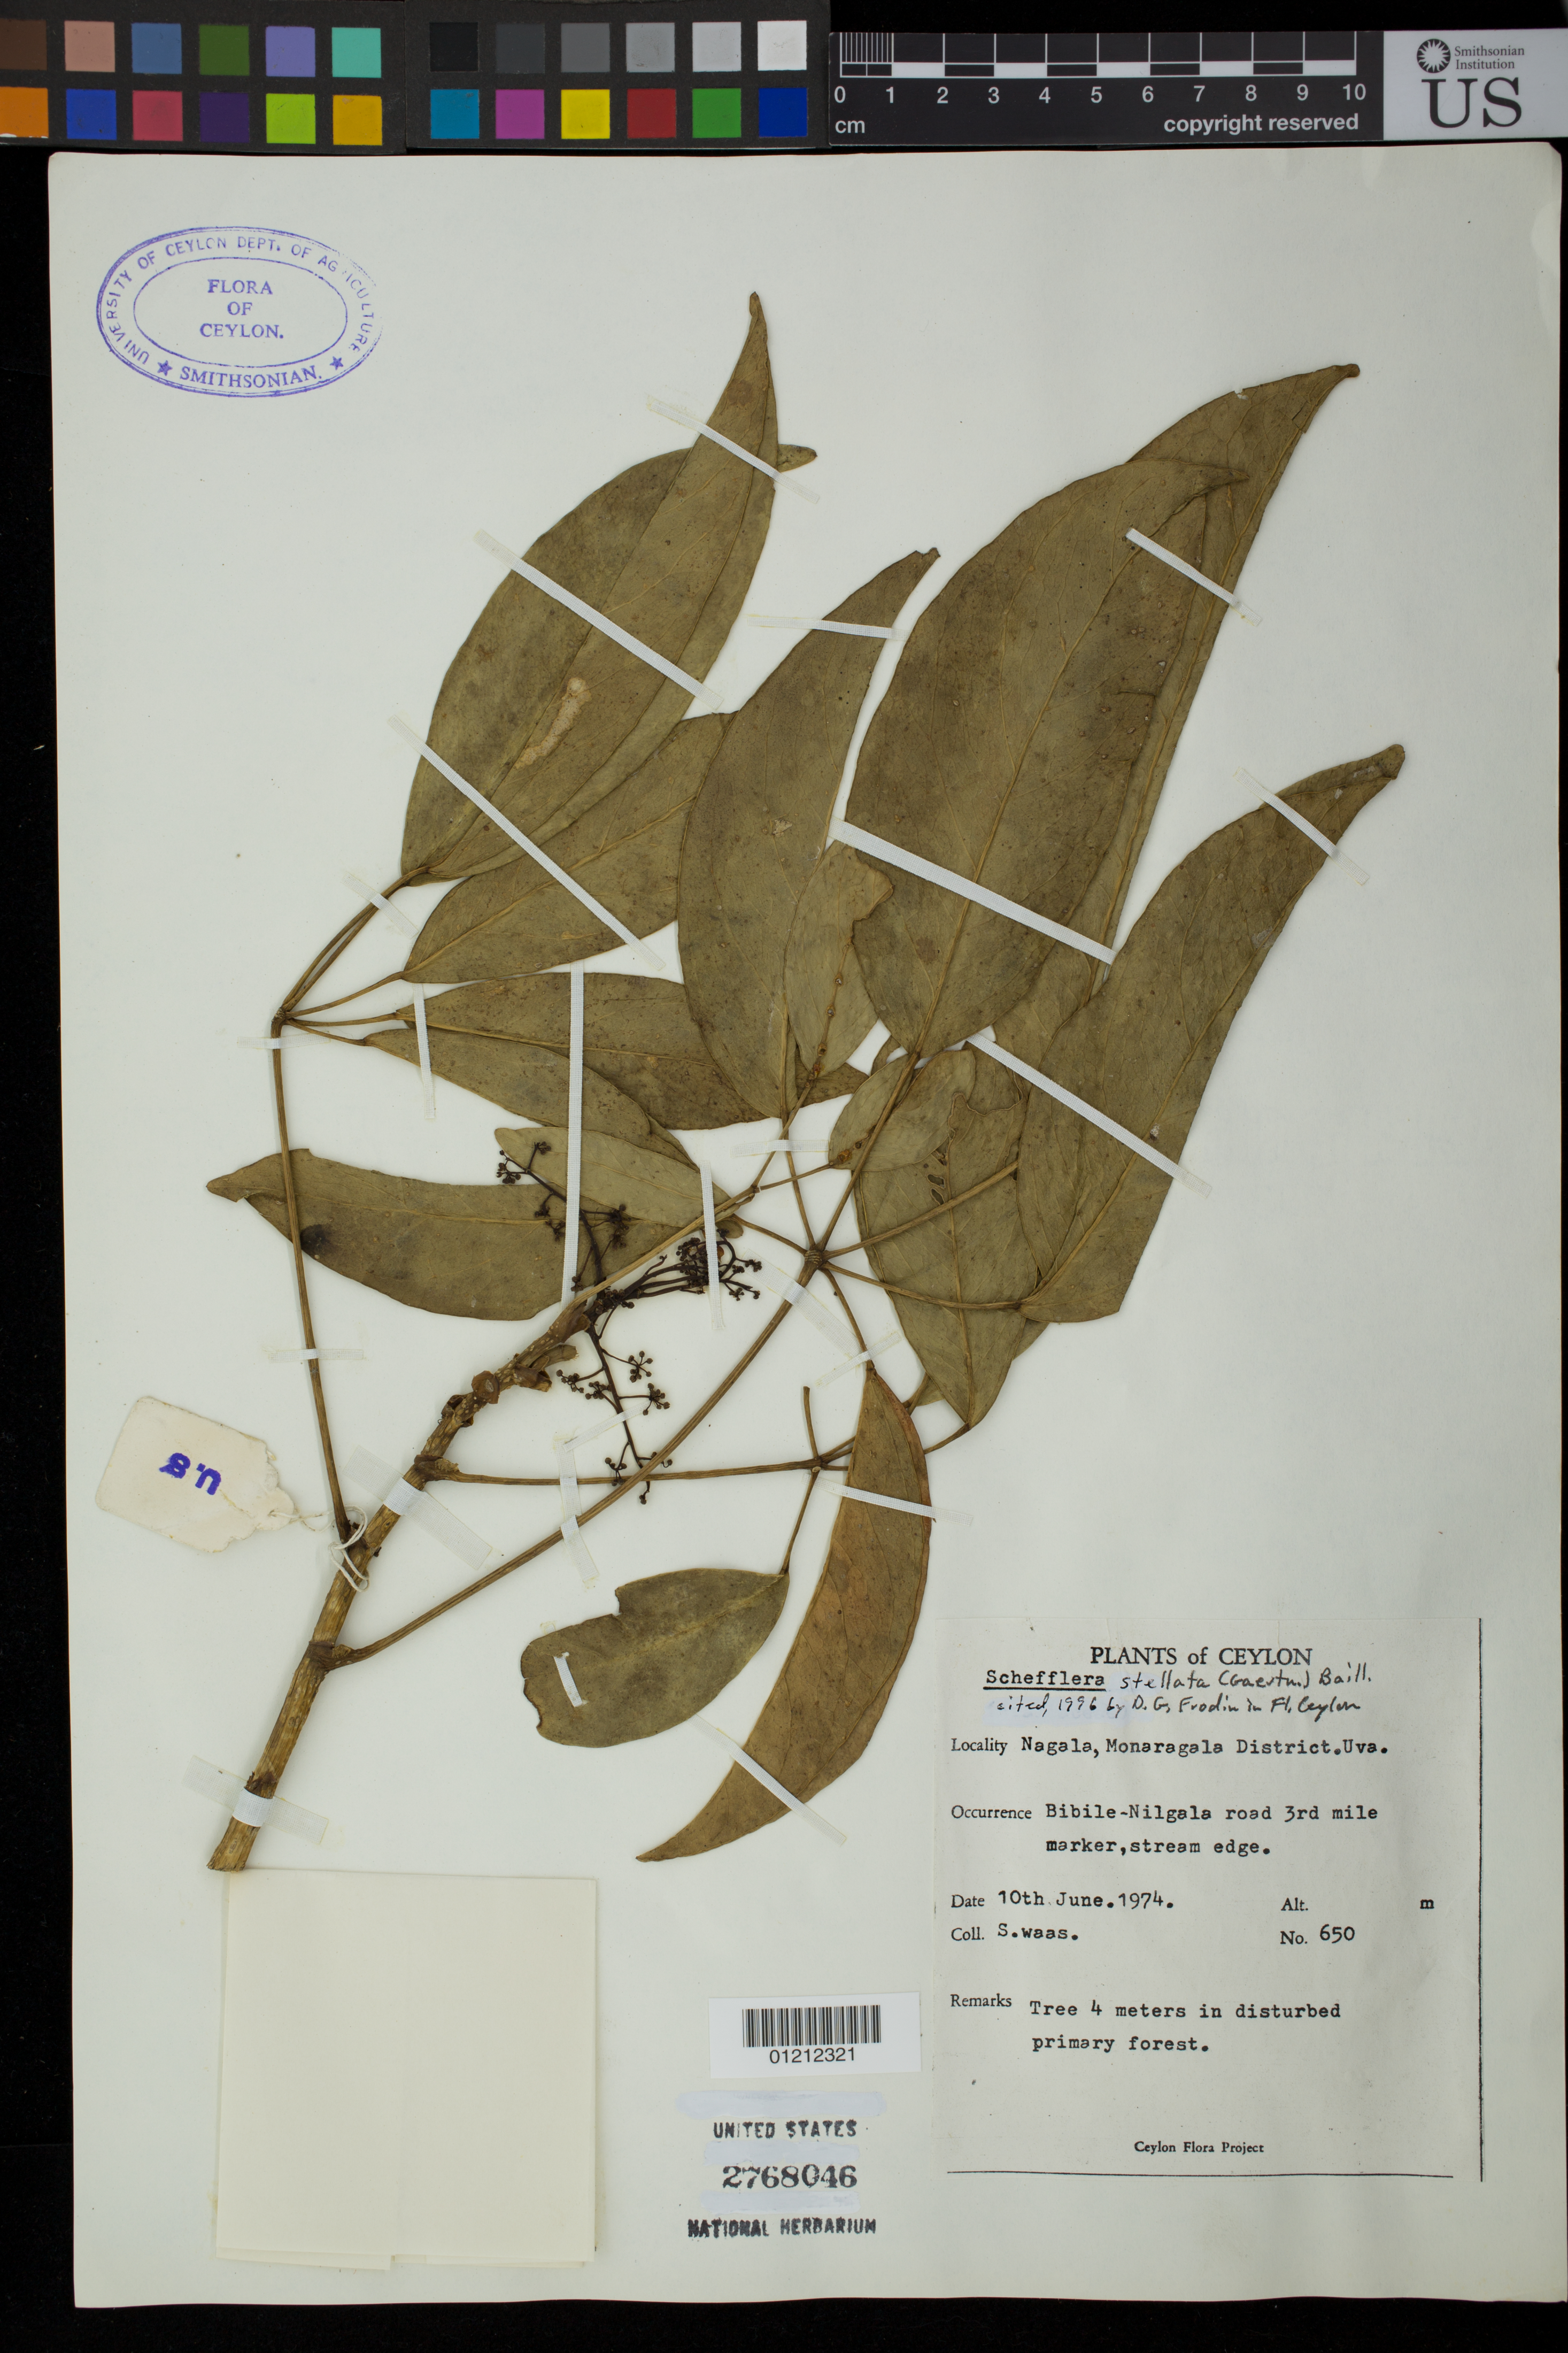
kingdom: Plantae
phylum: Tracheophyta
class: Magnoliopsida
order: Apiales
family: Araliaceae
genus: Schefflera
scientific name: Schefflera stellata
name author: (Gaertn.) Baill.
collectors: S. Waas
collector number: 650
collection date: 1974-06-10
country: Sri Lanka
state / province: Uva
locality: Nagala, Monaragala District. Bibile-Nigala Road, third mile marker, at stream edge.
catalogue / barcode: US 2768046